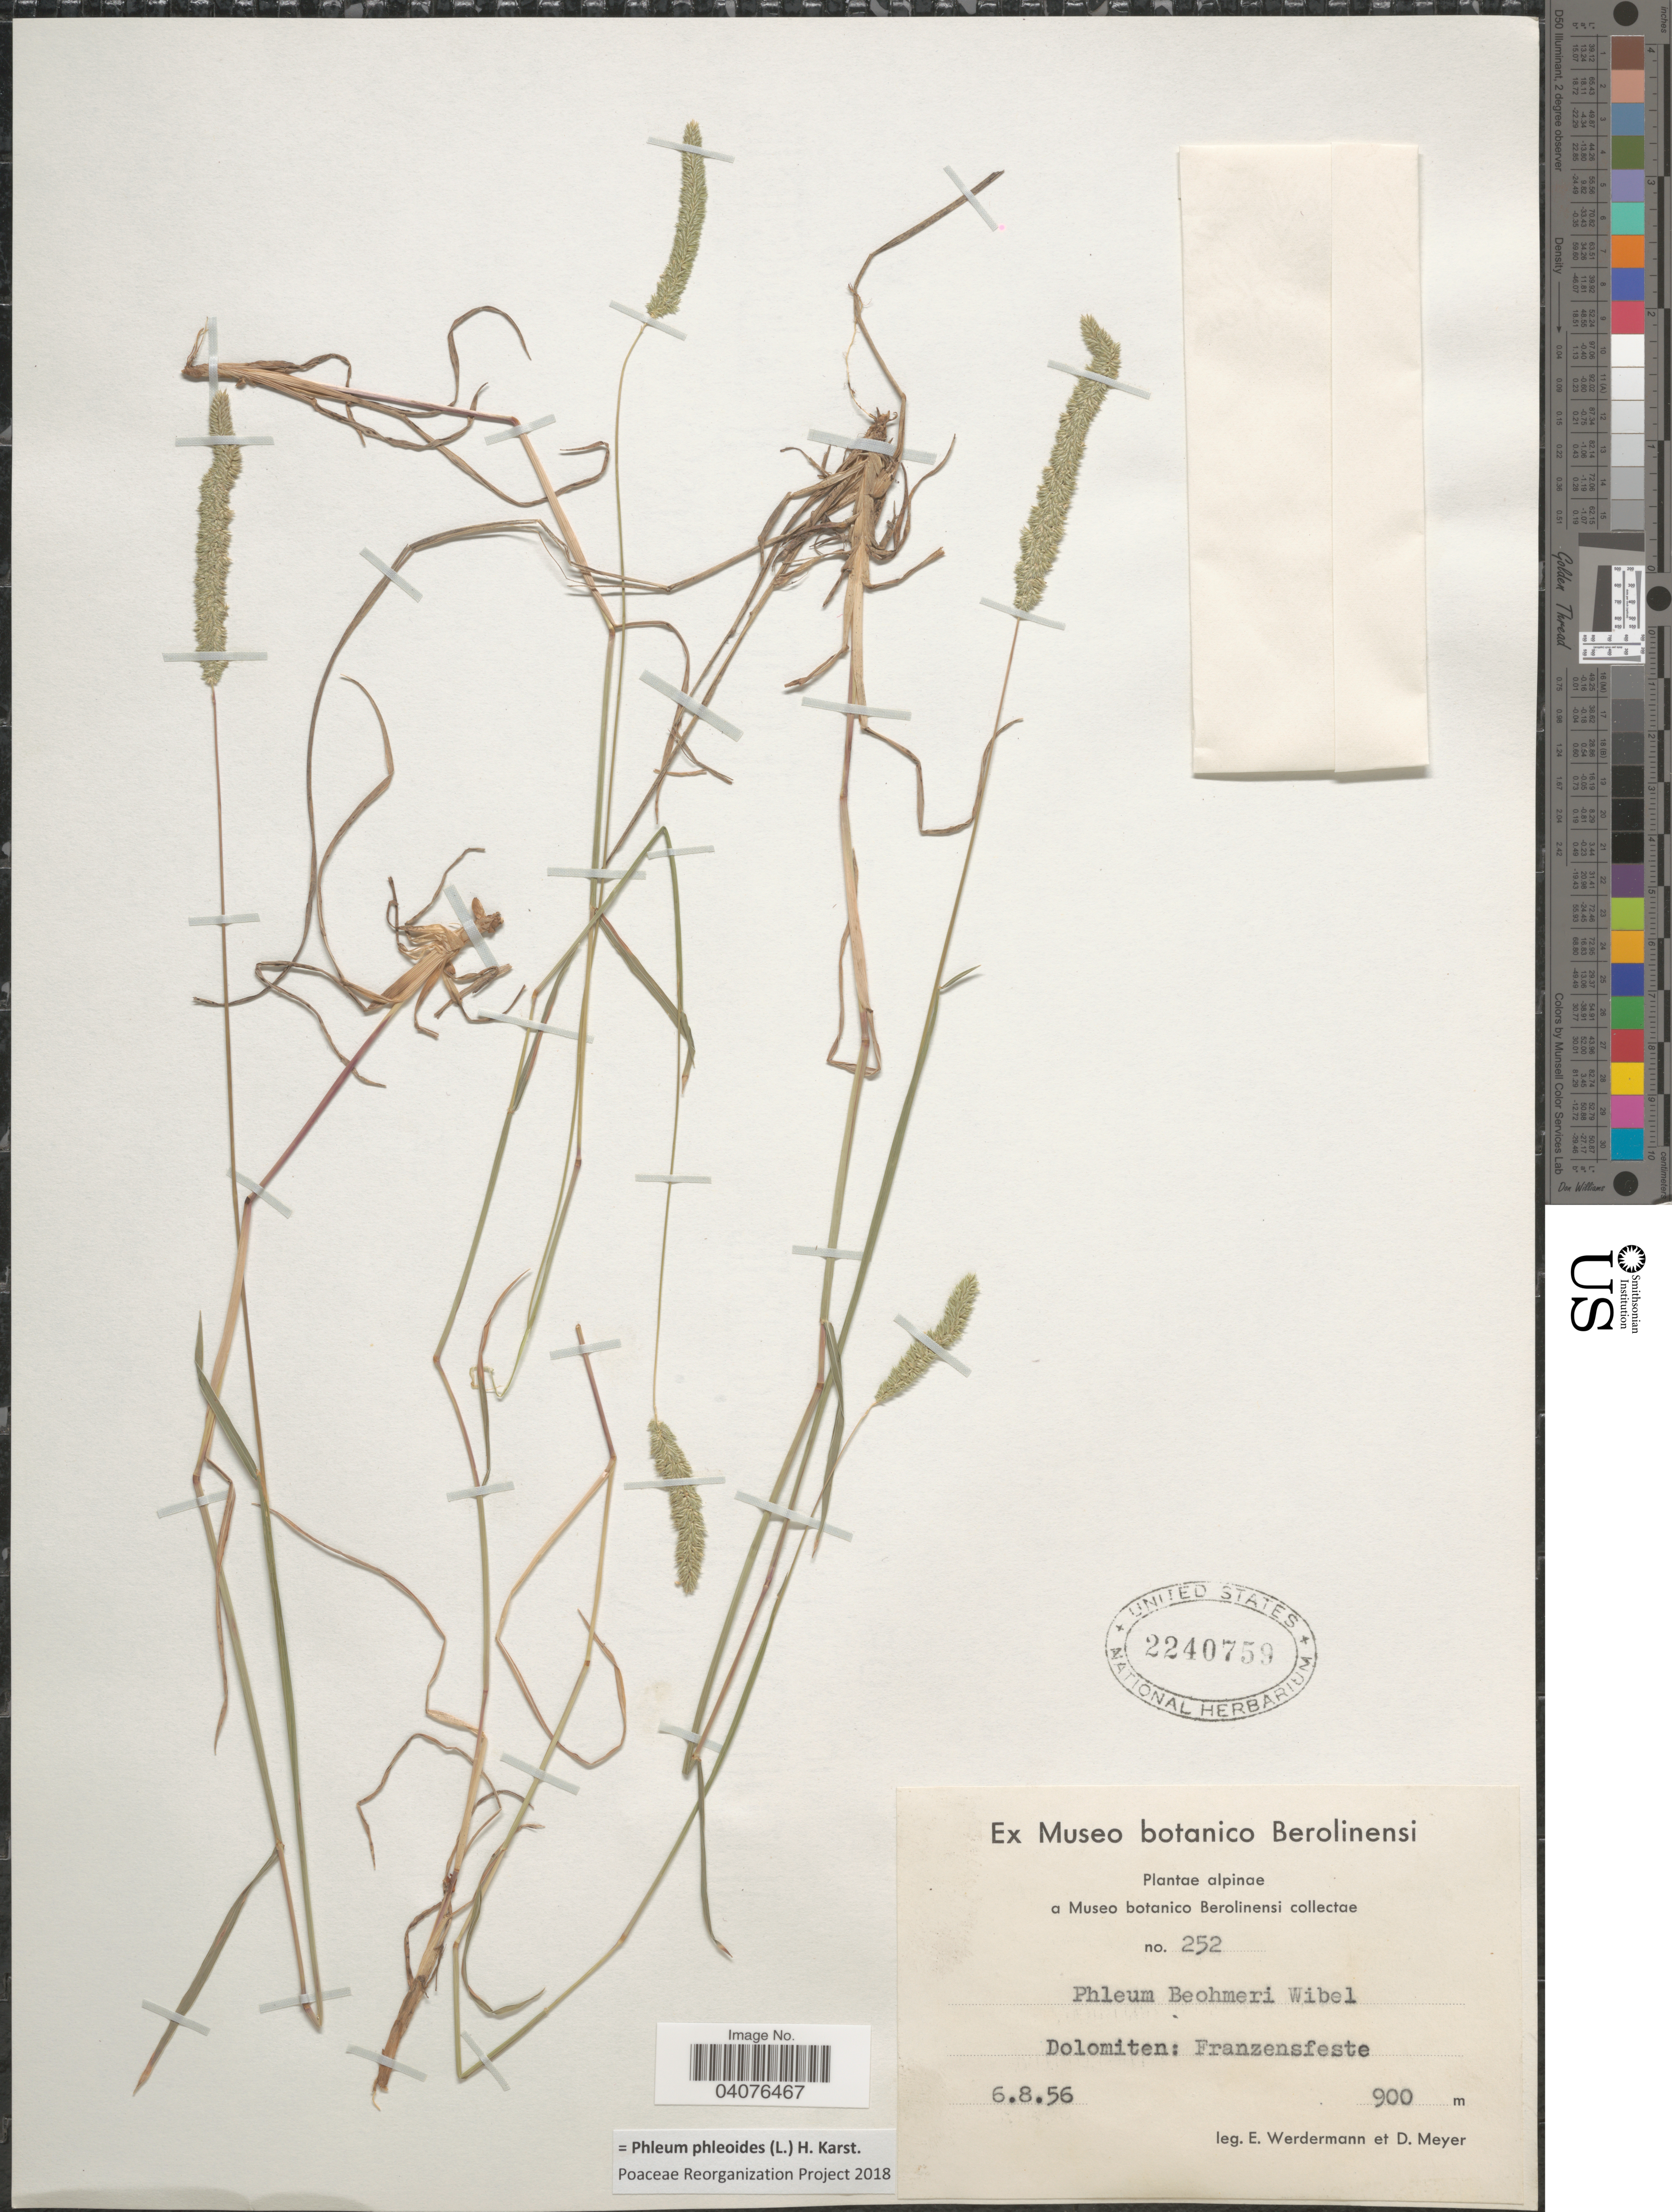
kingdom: Plantae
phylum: Tracheophyta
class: Liliopsida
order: Poales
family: Poaceae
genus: Phleum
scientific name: Phleum phleoides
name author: (L.) H. Karst.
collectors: E. Werdermann & D. Meyer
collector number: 252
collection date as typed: Transcribed d/m/y: 6/8/56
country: Italy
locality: Dolomiten: Franzensfeste.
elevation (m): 900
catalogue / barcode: US 2240759